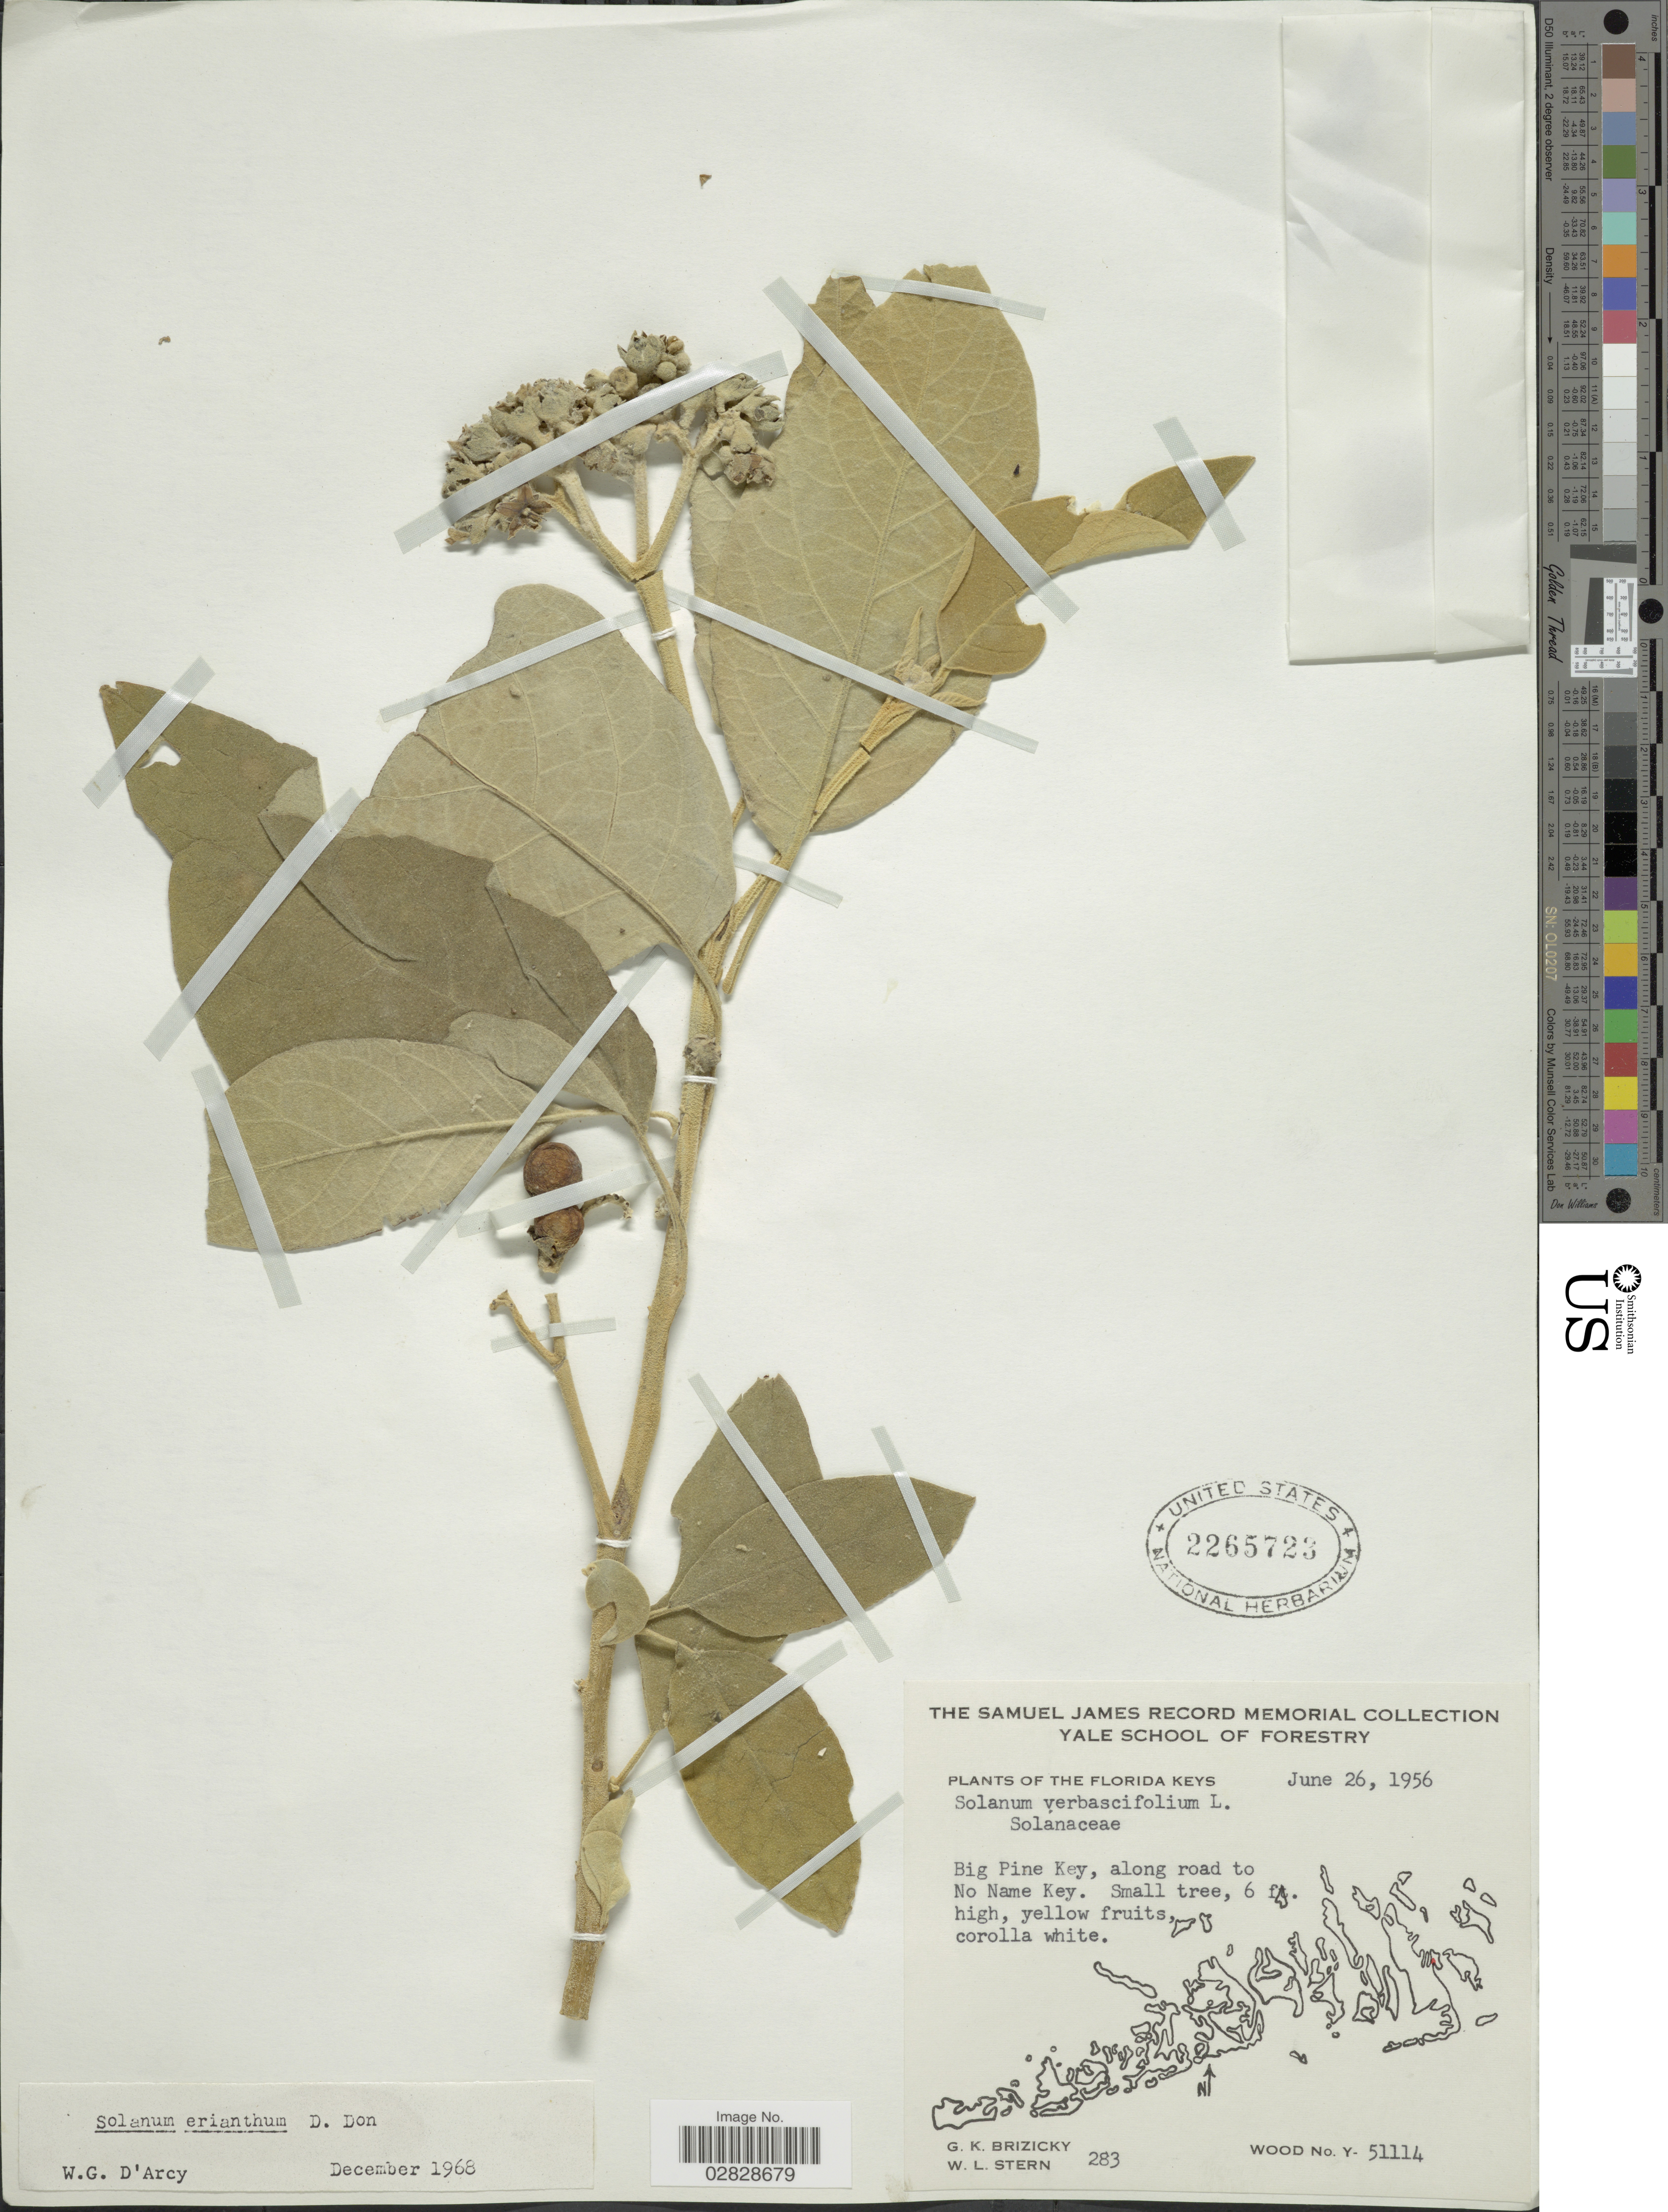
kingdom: Plantae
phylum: Tracheophyta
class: Magnoliopsida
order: Solanales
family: Solanaceae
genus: Solanum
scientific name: Solanum erianthum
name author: D. Don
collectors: G. K. Brizicky & W. L. Stern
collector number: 283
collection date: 1956-06-26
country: United States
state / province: Florida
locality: The Florida Keys. Big Pine Key, along road to No Name Key.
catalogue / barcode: US 2265723